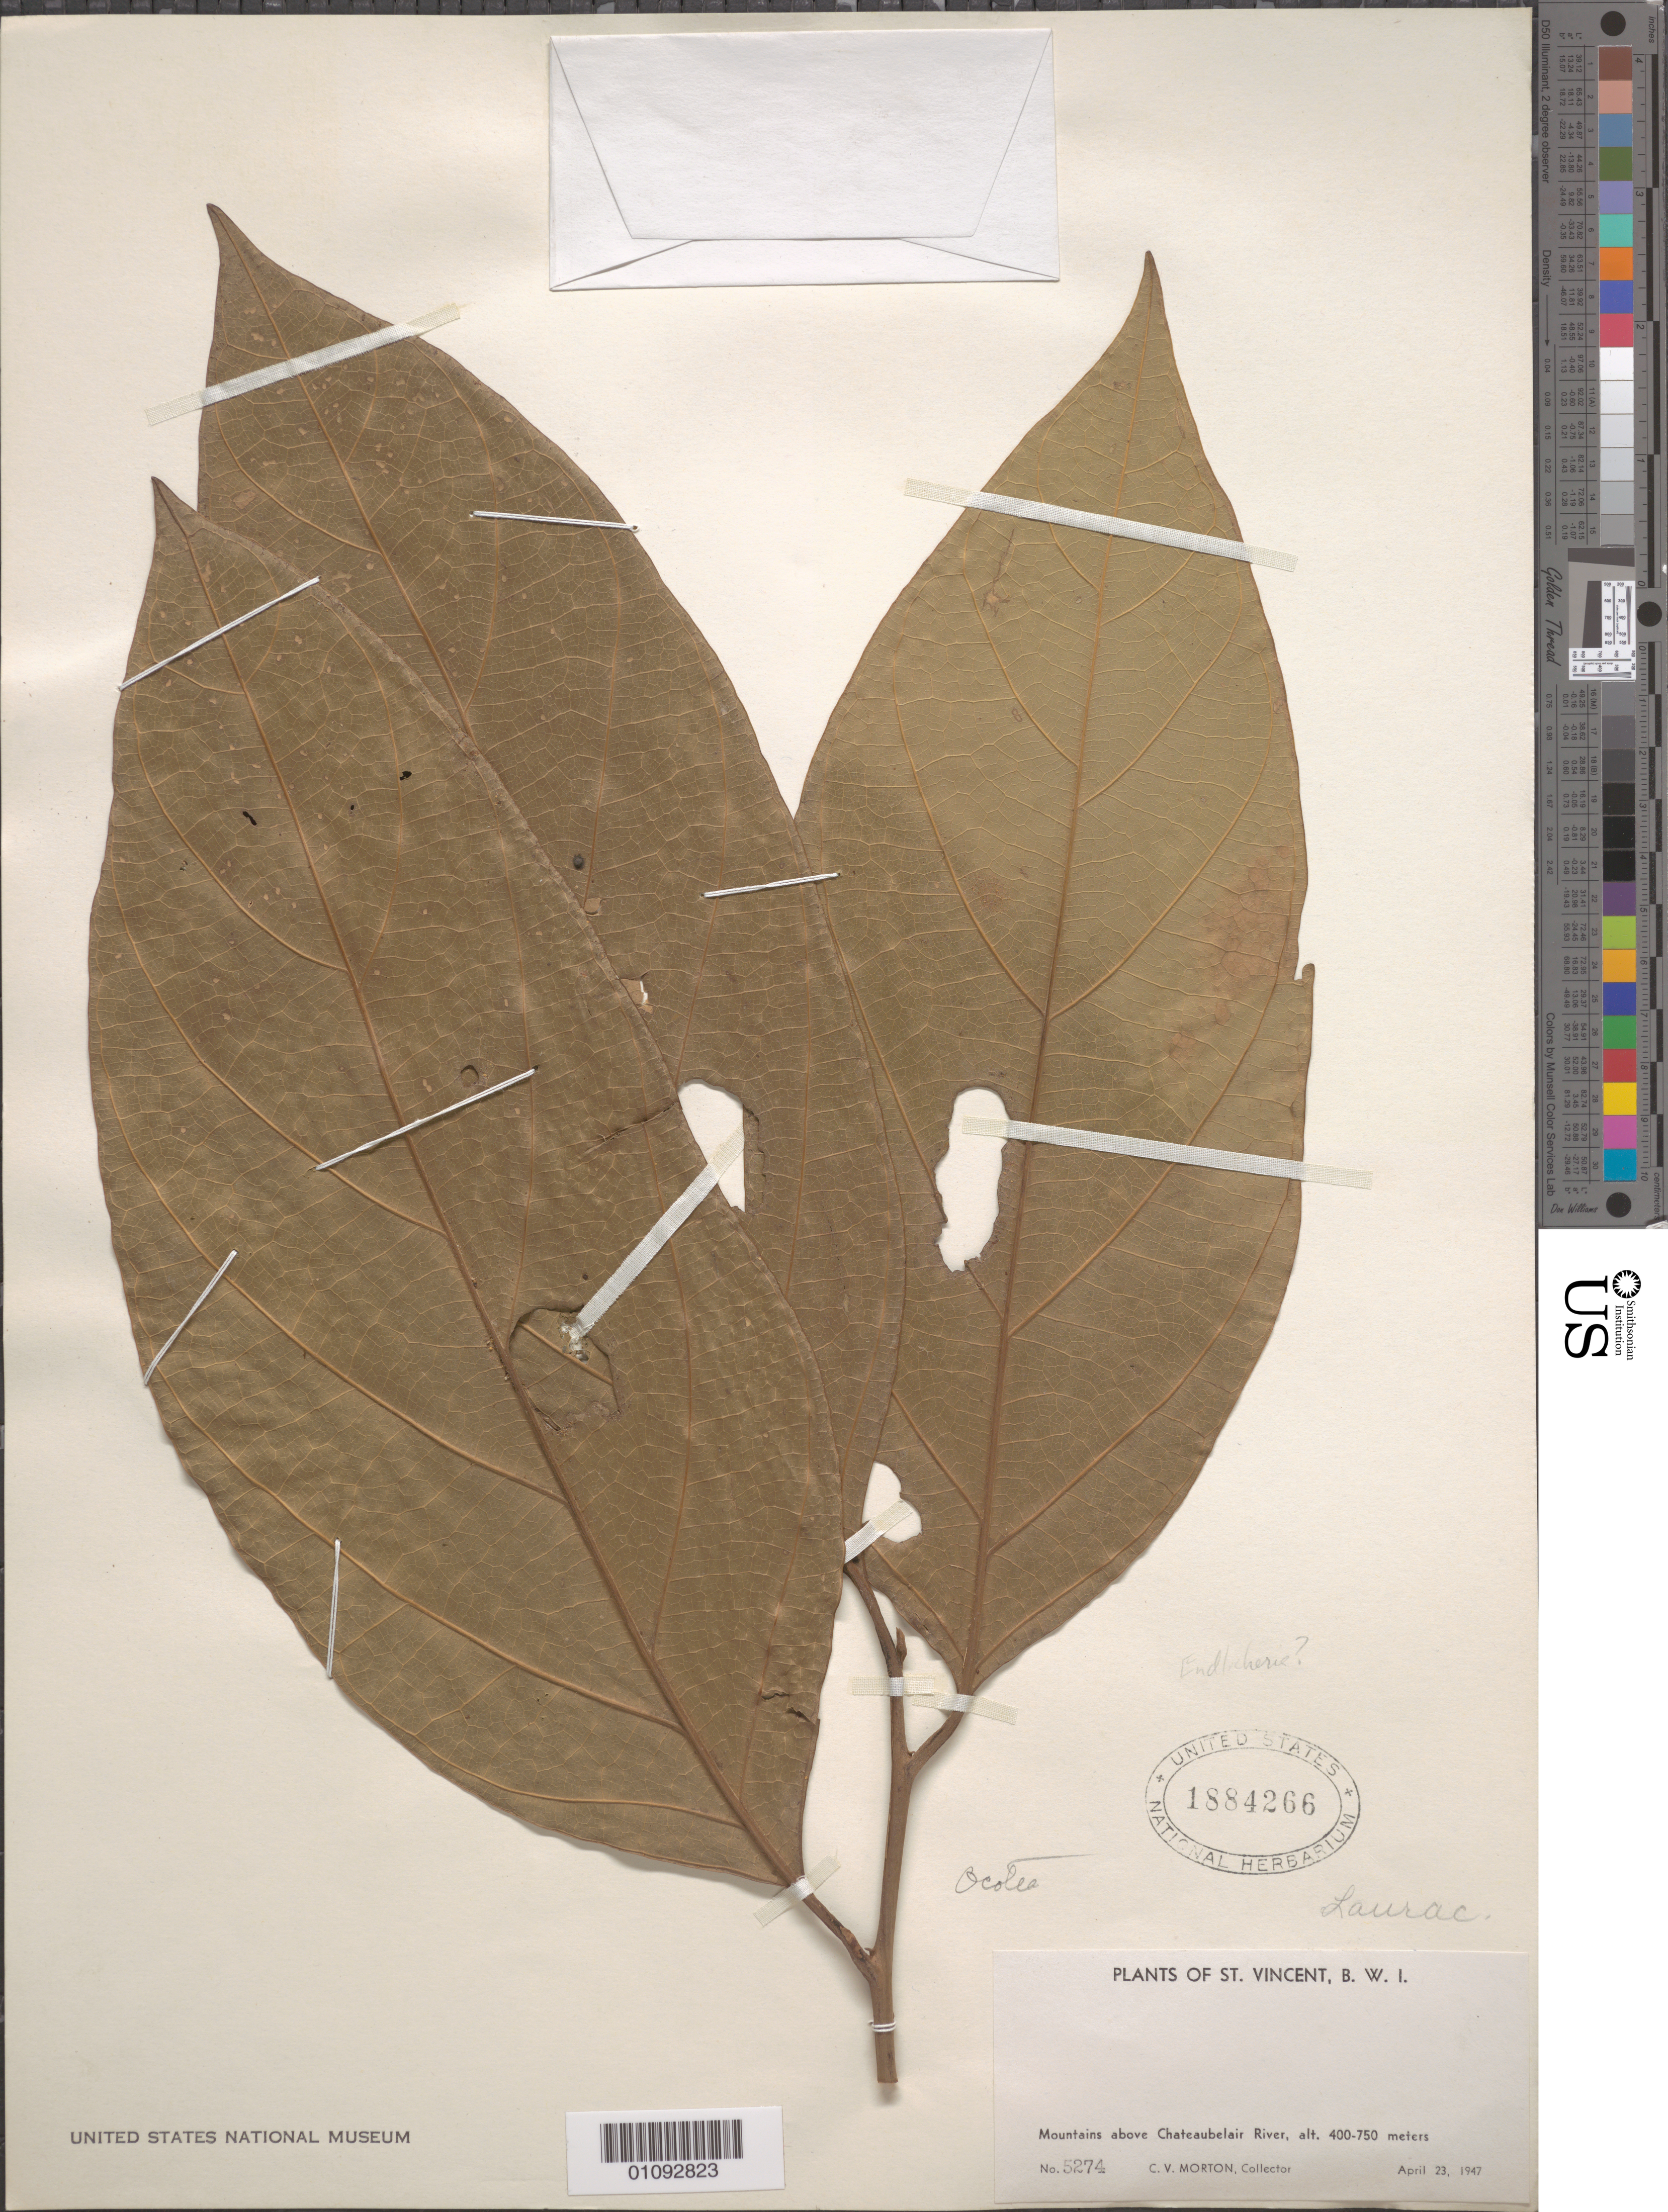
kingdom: Plantae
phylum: Tracheophyta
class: Magnoliopsida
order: Laurales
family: Lauraceae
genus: Endlicheria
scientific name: Endlicheria sericea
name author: Nees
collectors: C. V. Morton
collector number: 5274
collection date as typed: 23 Apr 1947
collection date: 1947-04-23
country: St. Vincent - Grenadines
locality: Mountains above Chateaubelair River.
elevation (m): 400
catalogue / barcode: US 1884266